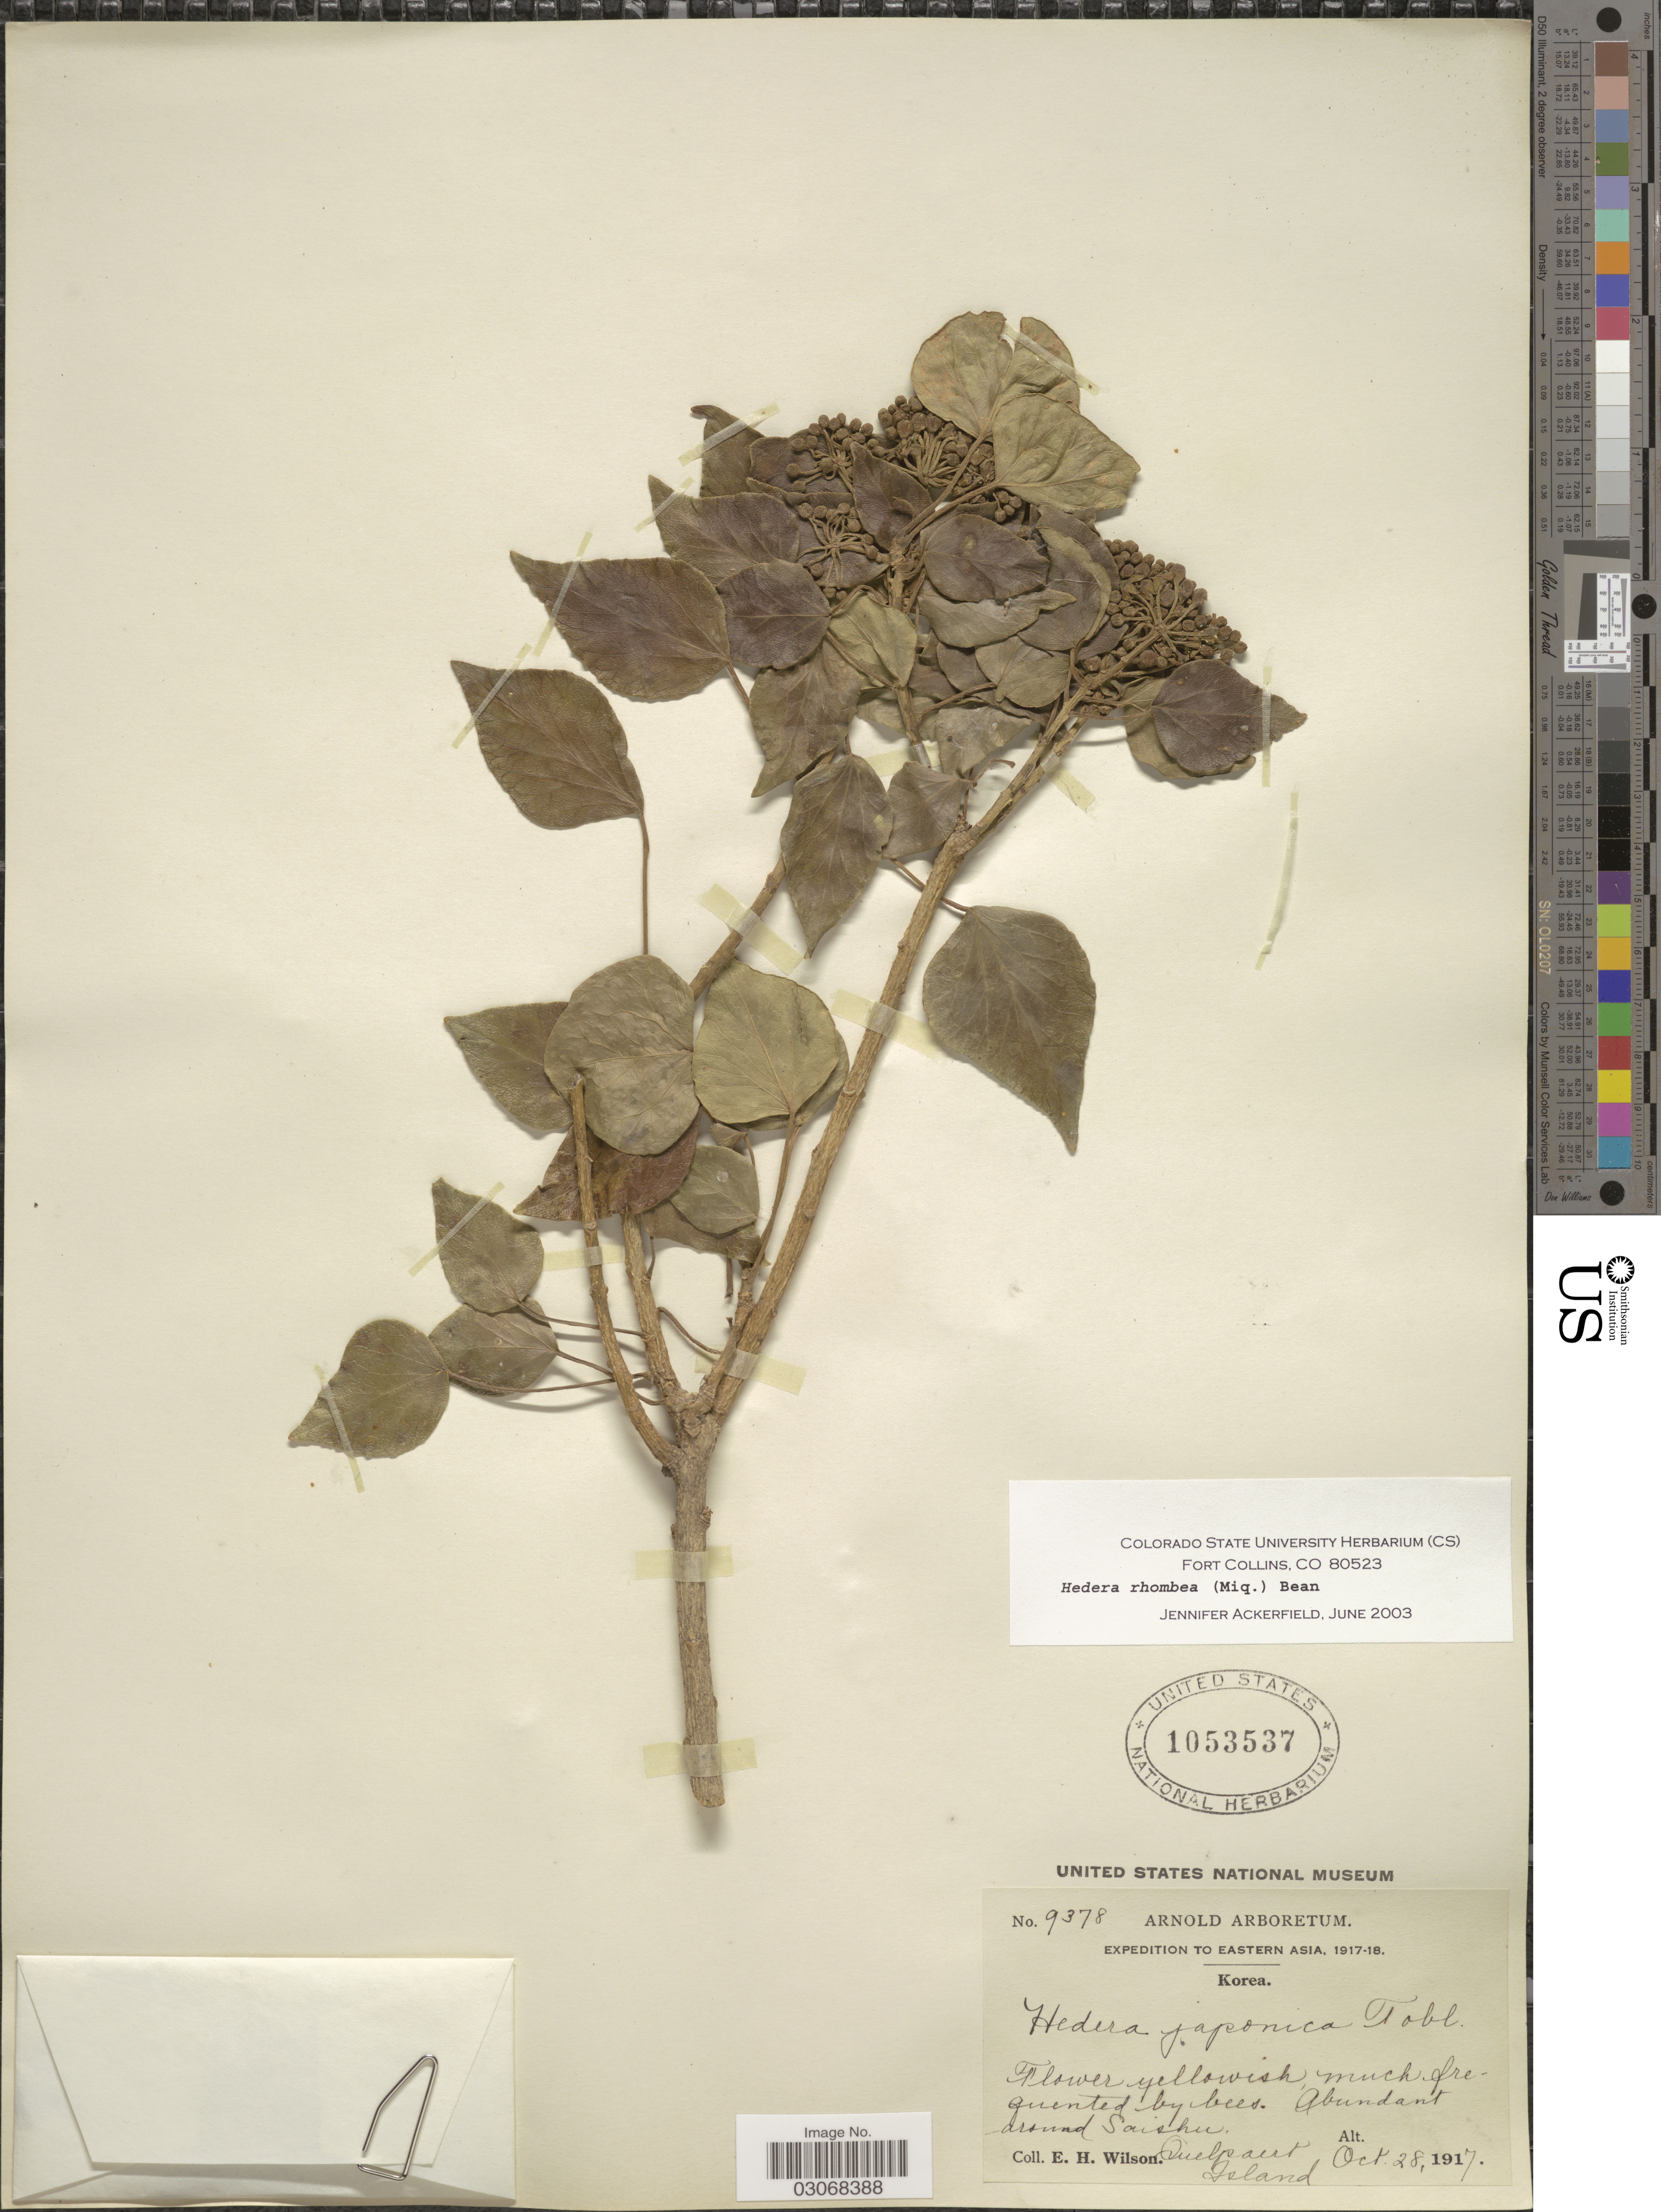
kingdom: Plantae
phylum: Tracheophyta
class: Magnoliopsida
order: Apiales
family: Araliaceae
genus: Hedera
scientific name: Hedera rhombea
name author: (Miq.) Bean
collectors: E. Wilson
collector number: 9378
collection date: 1917-10-28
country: South Korea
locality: Eastern Asia. Abundant around Saishu. Quelpaert Island.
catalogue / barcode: US 1053537